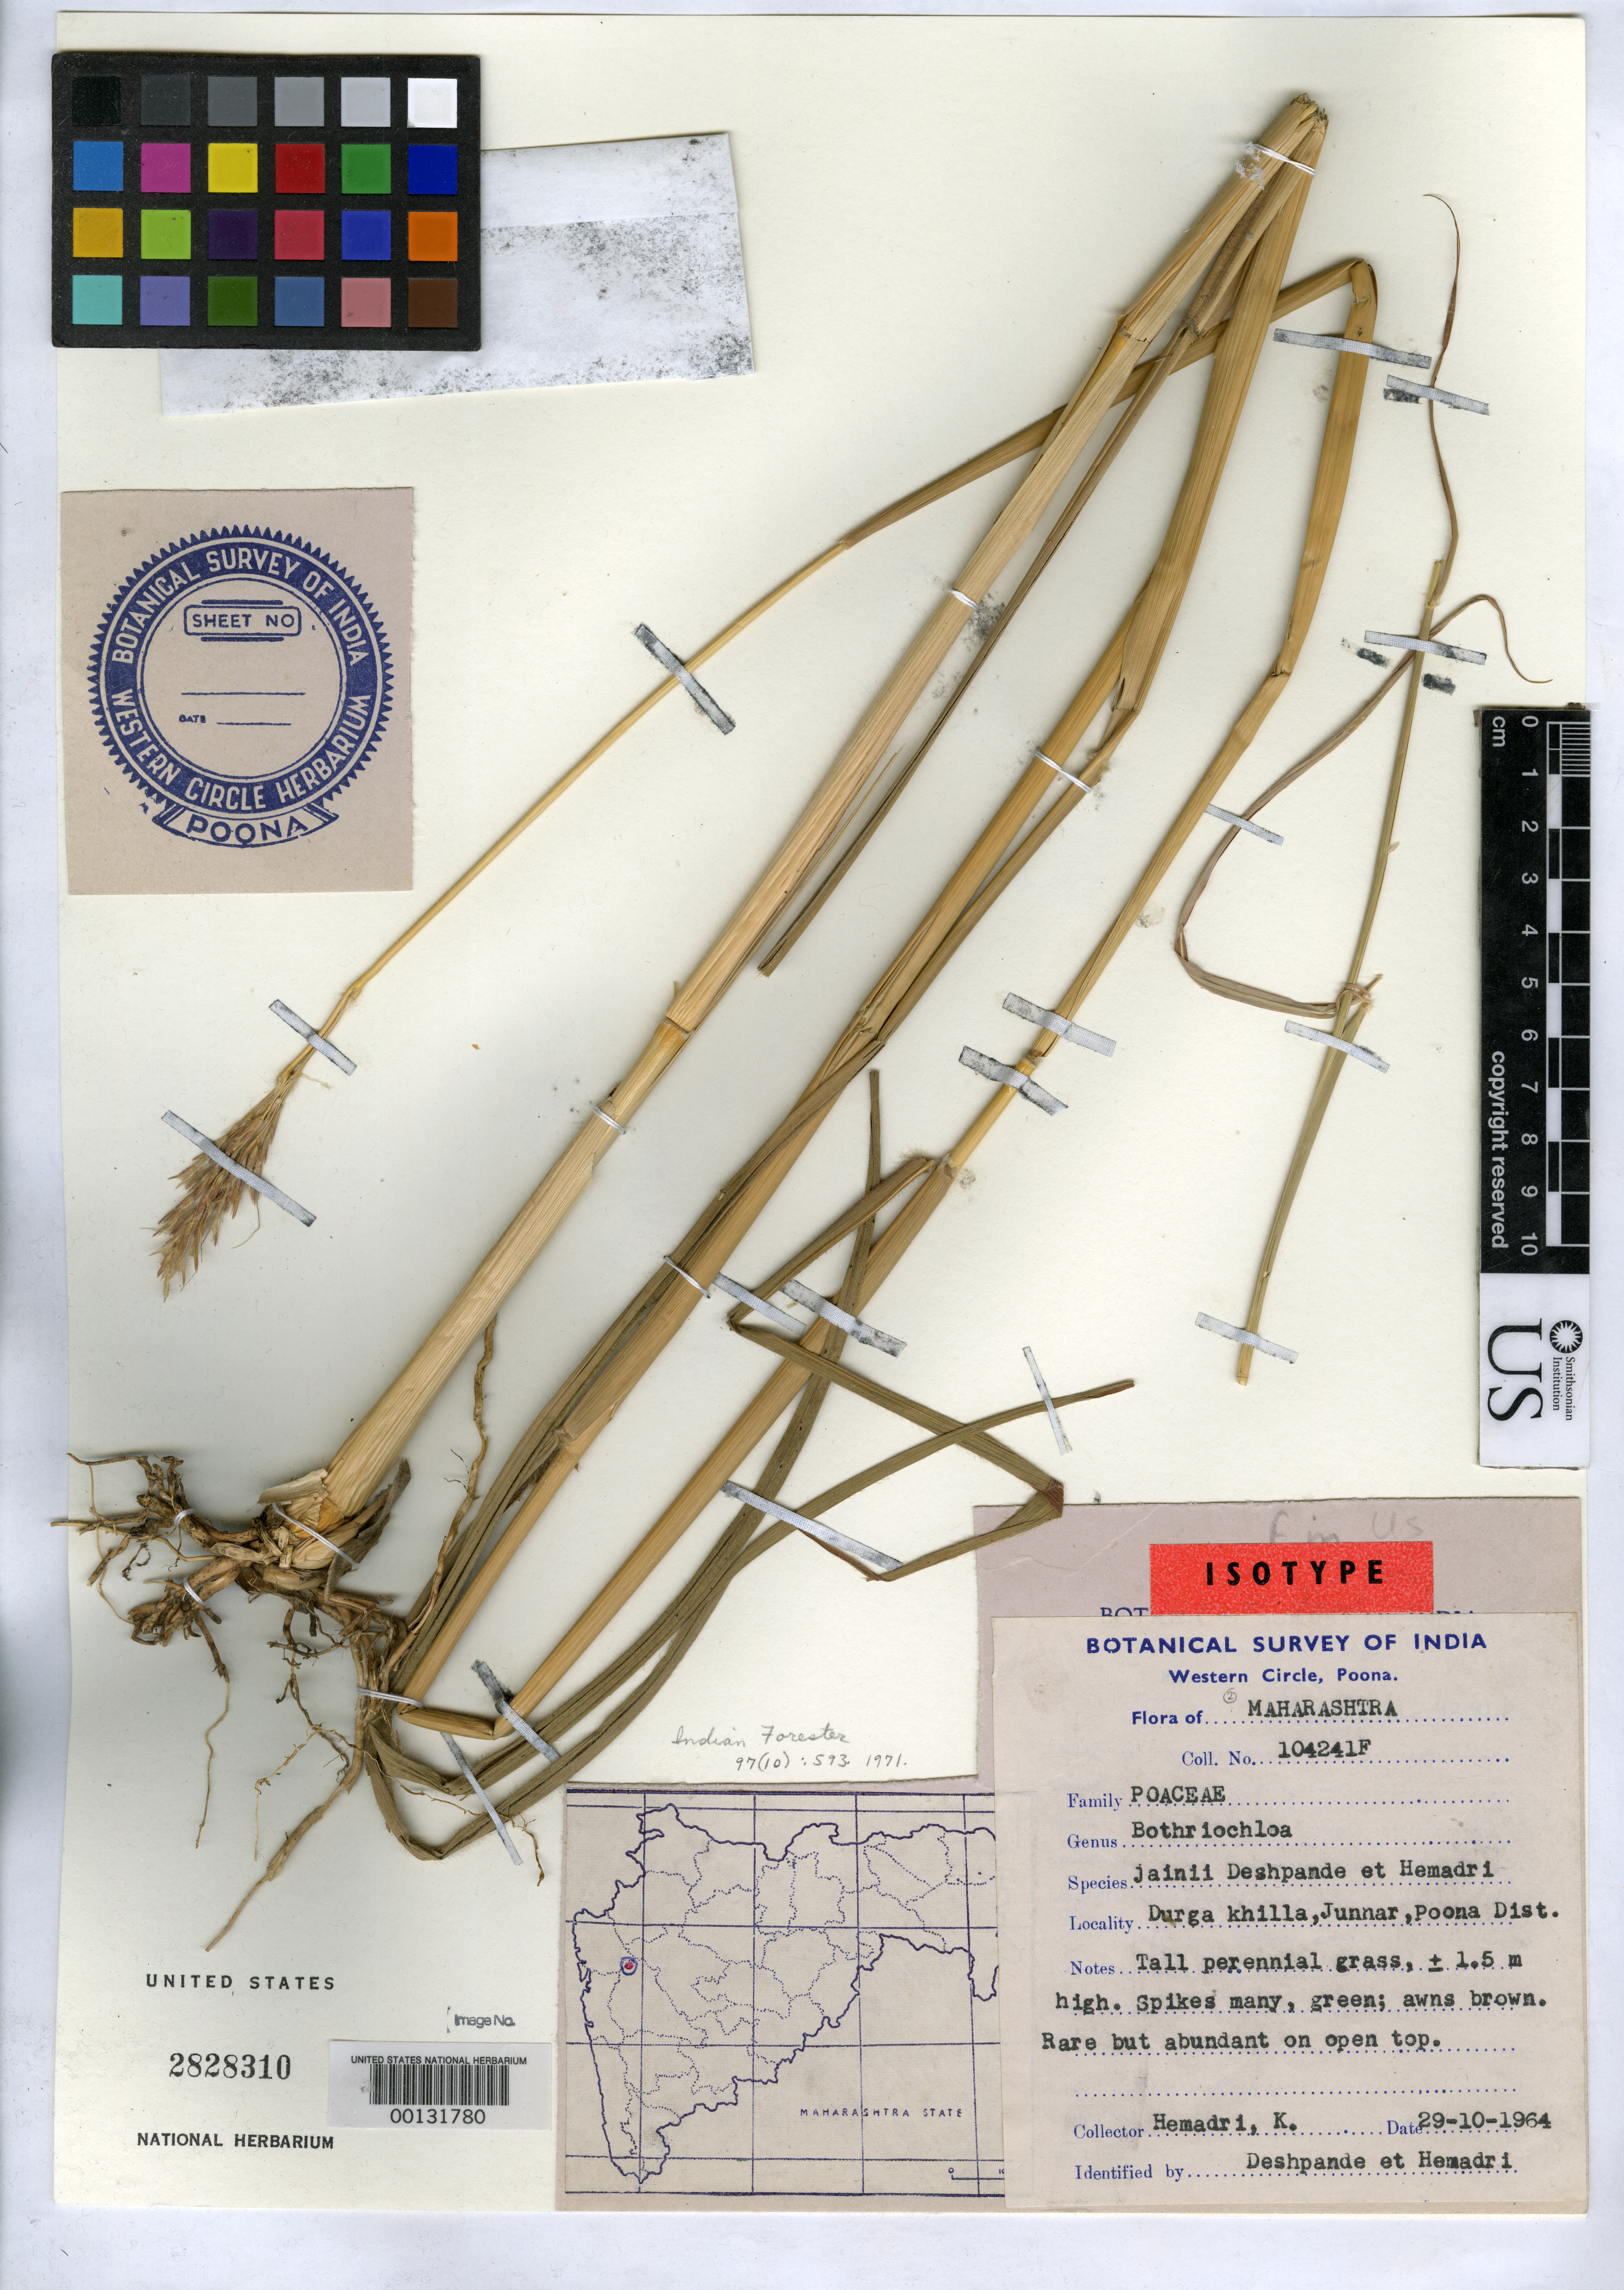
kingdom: Plantae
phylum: Tracheophyta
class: Liliopsida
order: Poales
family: Poaceae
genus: Bothriochloa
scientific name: Bothriochloa jainii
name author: Deshpande & Hemadri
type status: Isotype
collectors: K. Hemadri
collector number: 104241f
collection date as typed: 29 Oct 1964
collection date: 1964-10-29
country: India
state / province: Maharashtra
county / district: Poona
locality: Junnar. Durga khilla.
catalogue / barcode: US 2828310